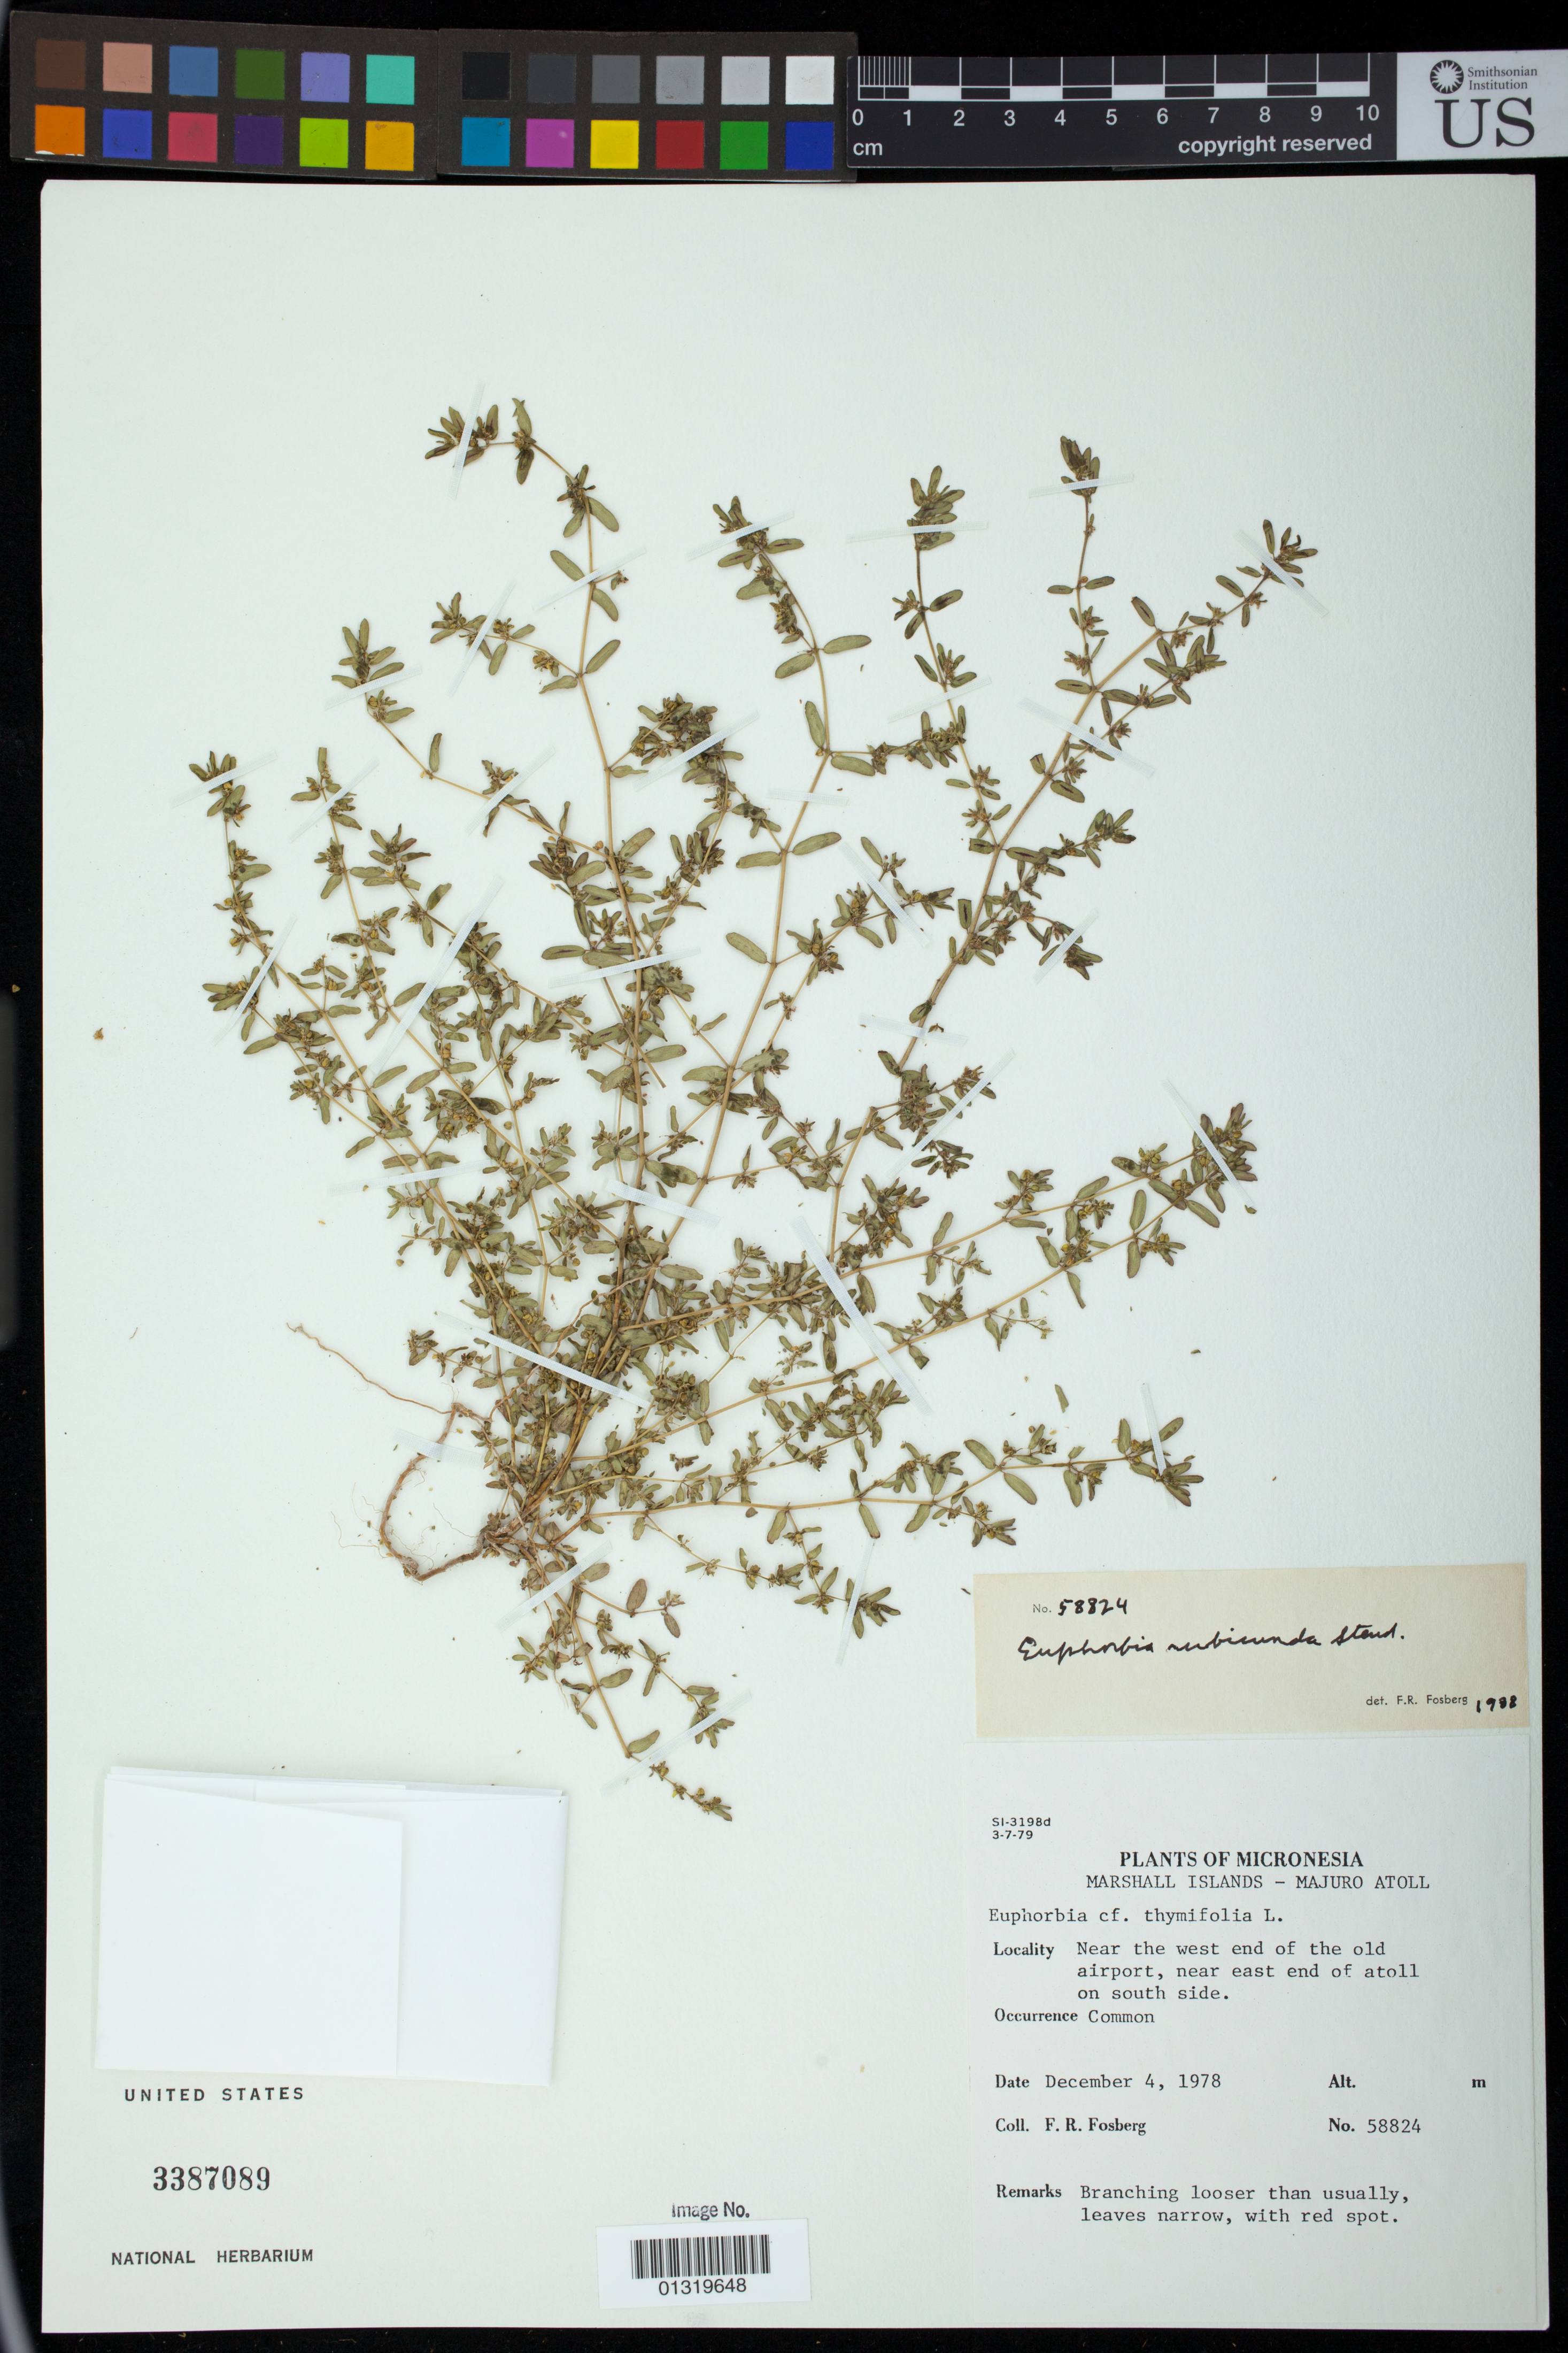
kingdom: Plantae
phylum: Tracheophyta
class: Magnoliopsida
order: Malpighiales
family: Euphorbiaceae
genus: Euphorbia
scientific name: Euphorbia thymifolia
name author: L.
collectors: F. R. Fosberg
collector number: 58824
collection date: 1978-12-04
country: Marshall Islands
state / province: Majuro Atoll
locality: Near the west end of the old airport, near east end of atoll on south side.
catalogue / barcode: US 3387089